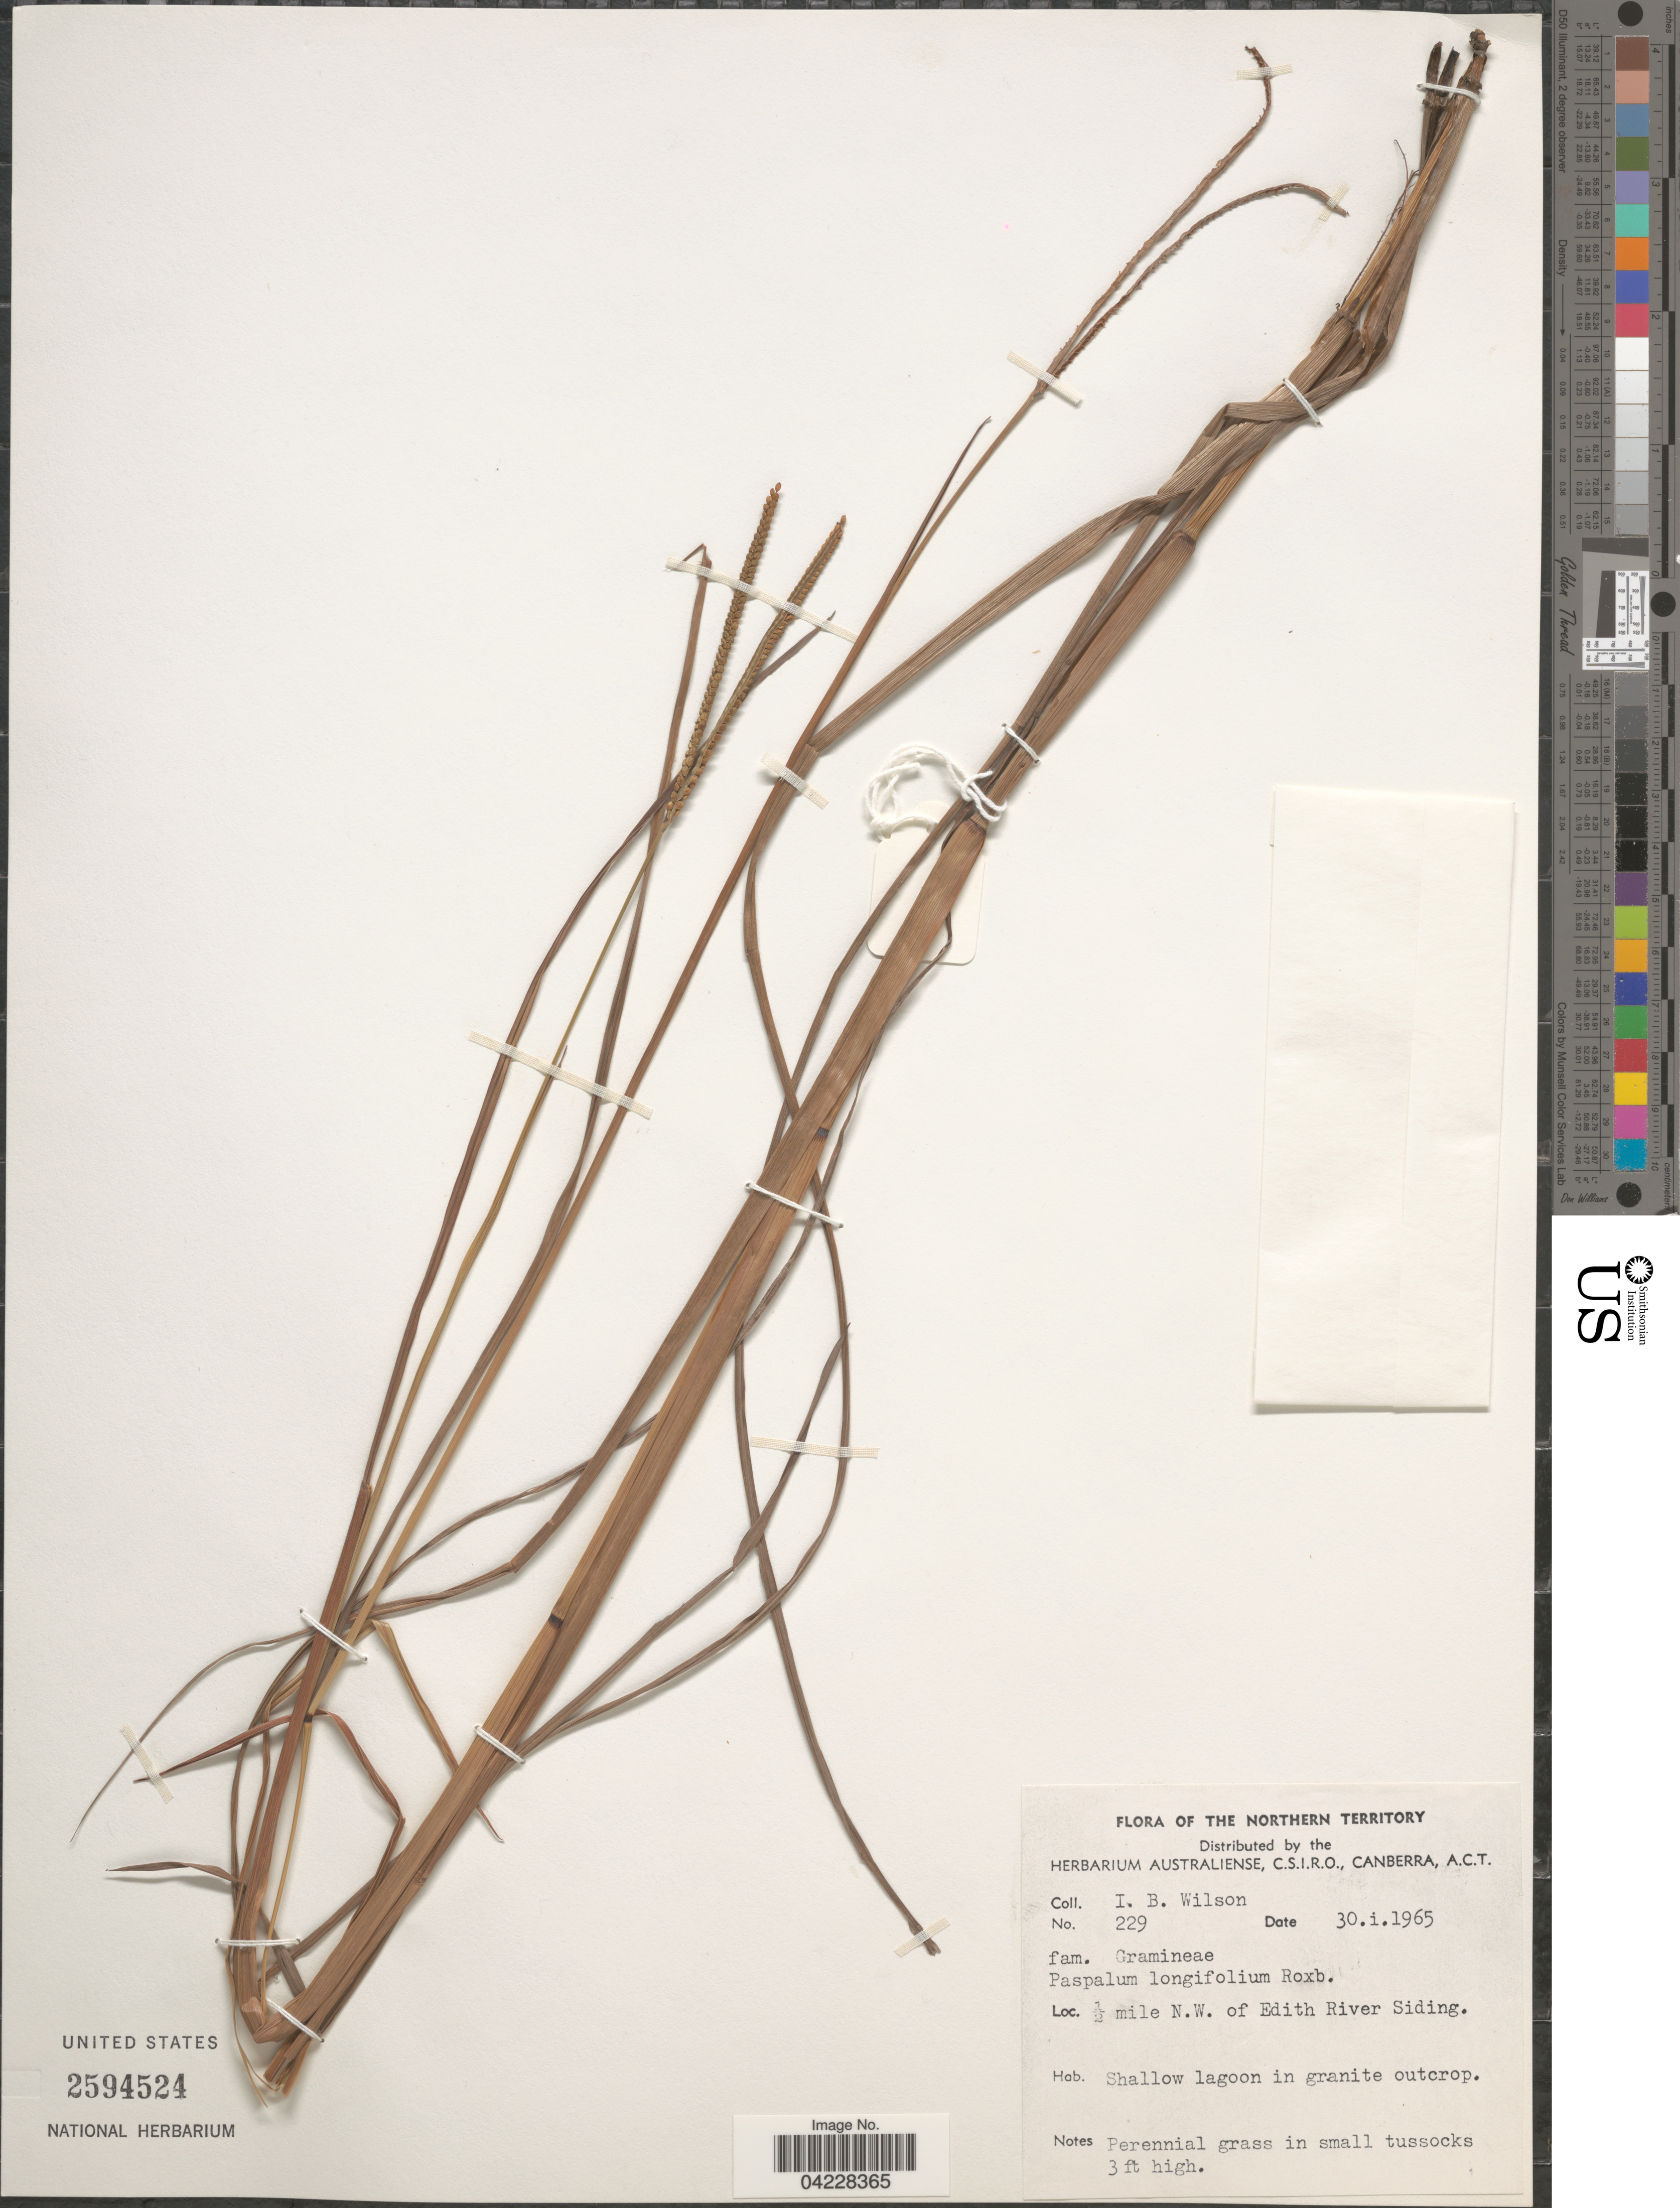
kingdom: Plantae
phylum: Tracheophyta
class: Liliopsida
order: Poales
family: Poaceae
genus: Paspalum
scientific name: Paspalum longifolium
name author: Roxb.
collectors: I. B. Wilson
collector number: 229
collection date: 1965-01-30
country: Australia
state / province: Northern Territory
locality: ½ mile N.W. of Edith River Siding. Shallow lagoon in granite outcrop.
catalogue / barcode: US 2594524